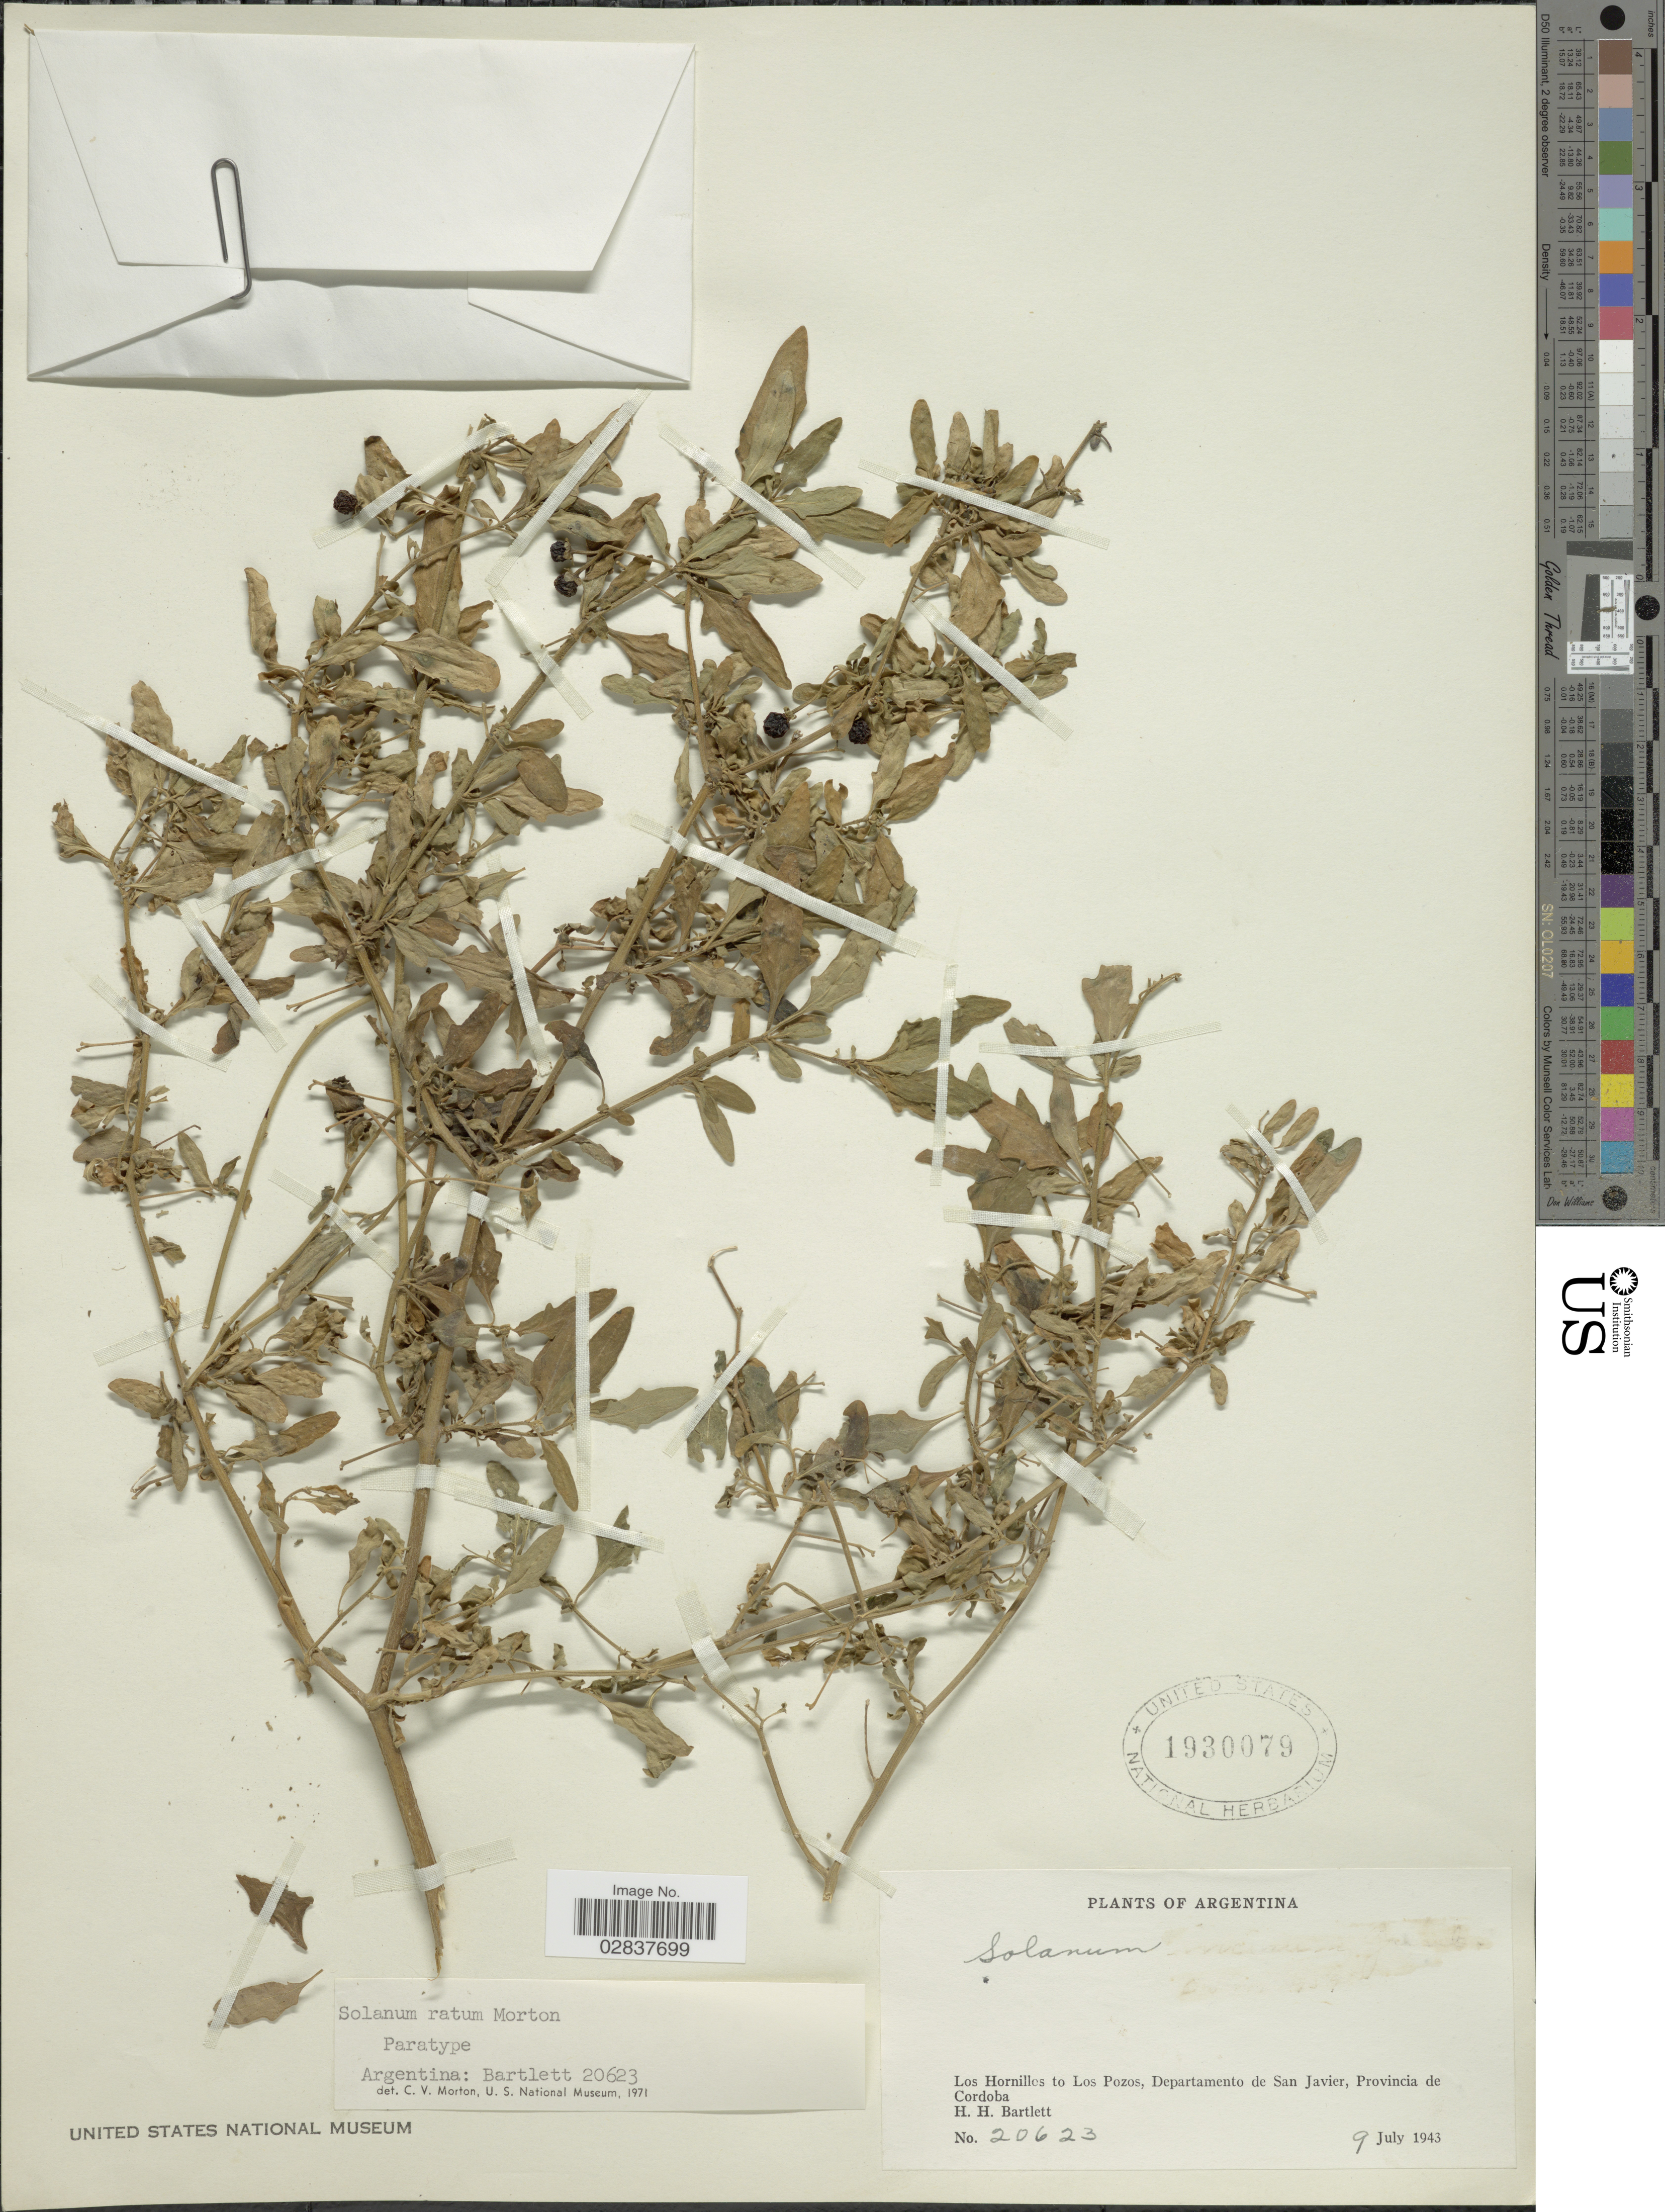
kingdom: Plantae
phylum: Tracheophyta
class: Magnoliopsida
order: Solanales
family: Solanaceae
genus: Solanum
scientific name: Solanum ratum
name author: C.V. Morton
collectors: H. H. Bartlett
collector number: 20623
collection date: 1943-07-09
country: Argentina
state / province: Cordoba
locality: Los Hornillos to Los Pozos, Departamento de San Javier.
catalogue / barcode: US 1930079